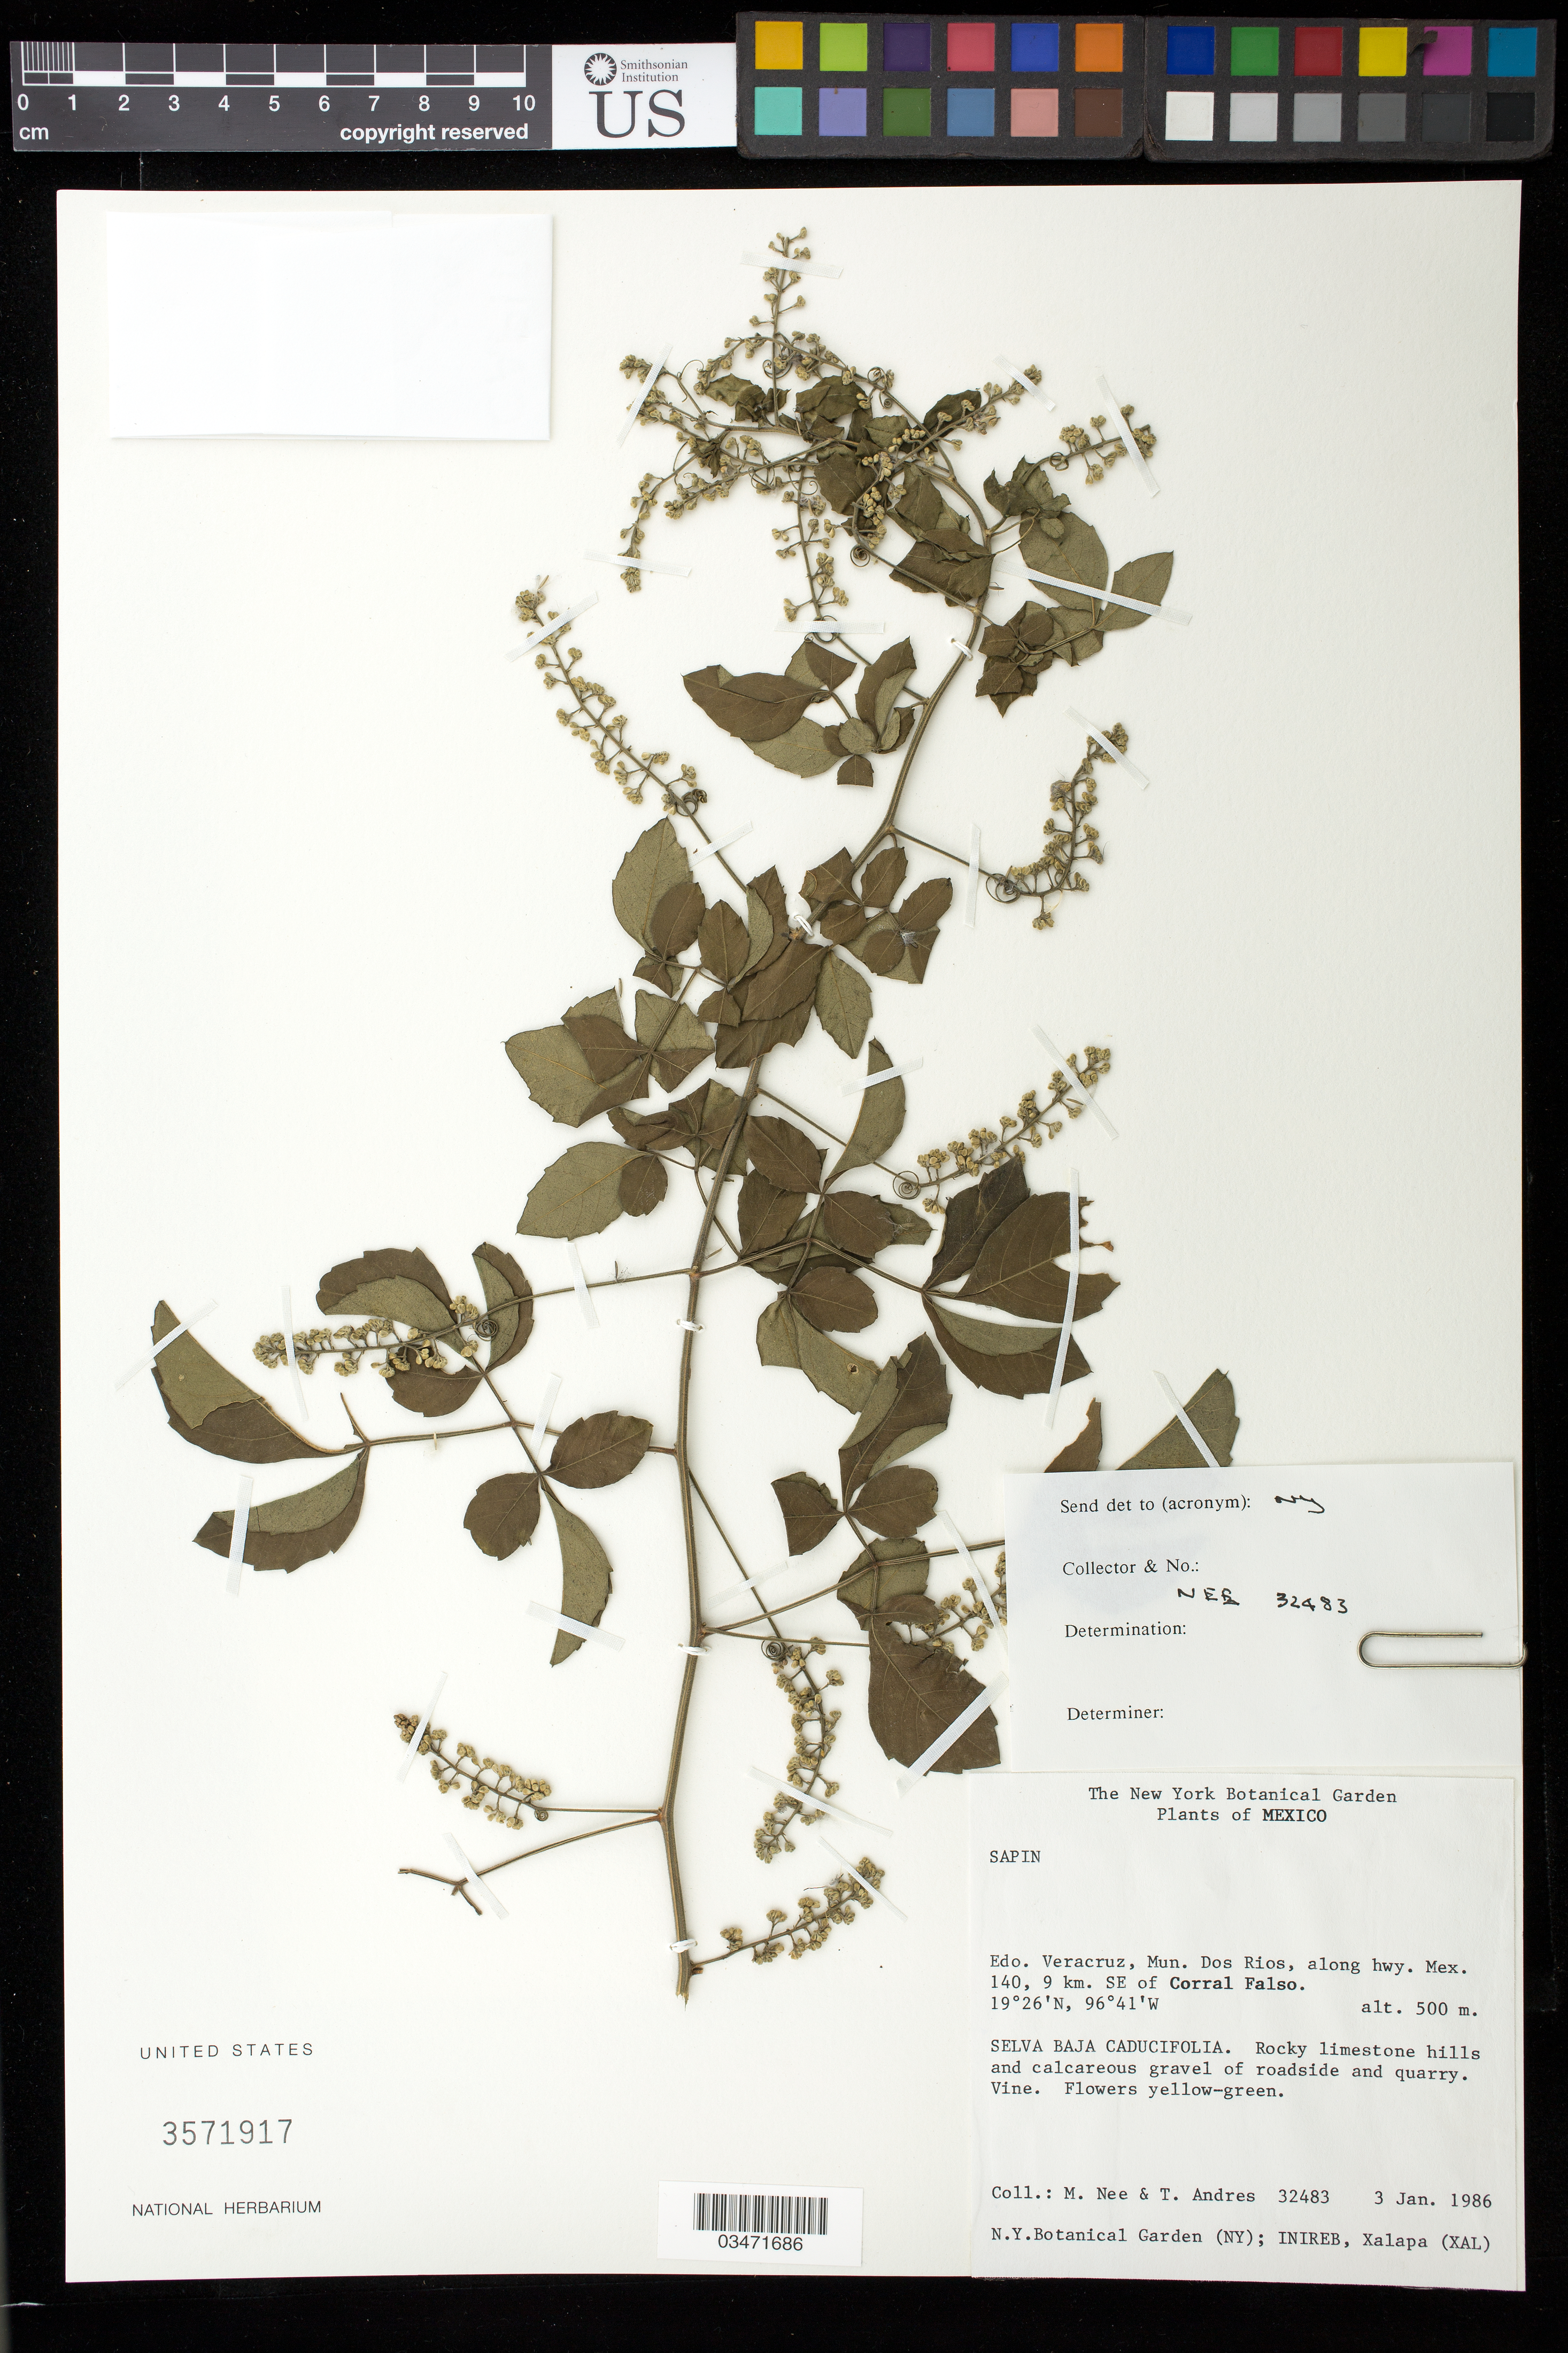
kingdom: Plantae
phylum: Tracheophyta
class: Magnoliopsida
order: Sapindales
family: Sapindaceae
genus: Serjania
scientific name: Serjania racemosa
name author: Schumach.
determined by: Acevedo-Rodriguez, P., (US), Smithsonian Institution - National Museum of Natural History (UNITED STATES)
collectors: M. Nee & T. Andres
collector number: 32483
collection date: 1986-01-03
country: Mexico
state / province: Veracruz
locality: Mun. Dos Rios, along hwy. Mex 140, 9 km SE of Coral Falso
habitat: Selva baja caducifolia. Rocky limestone hills and calcareous gravel of roadside and quarry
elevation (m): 500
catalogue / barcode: US 3571917